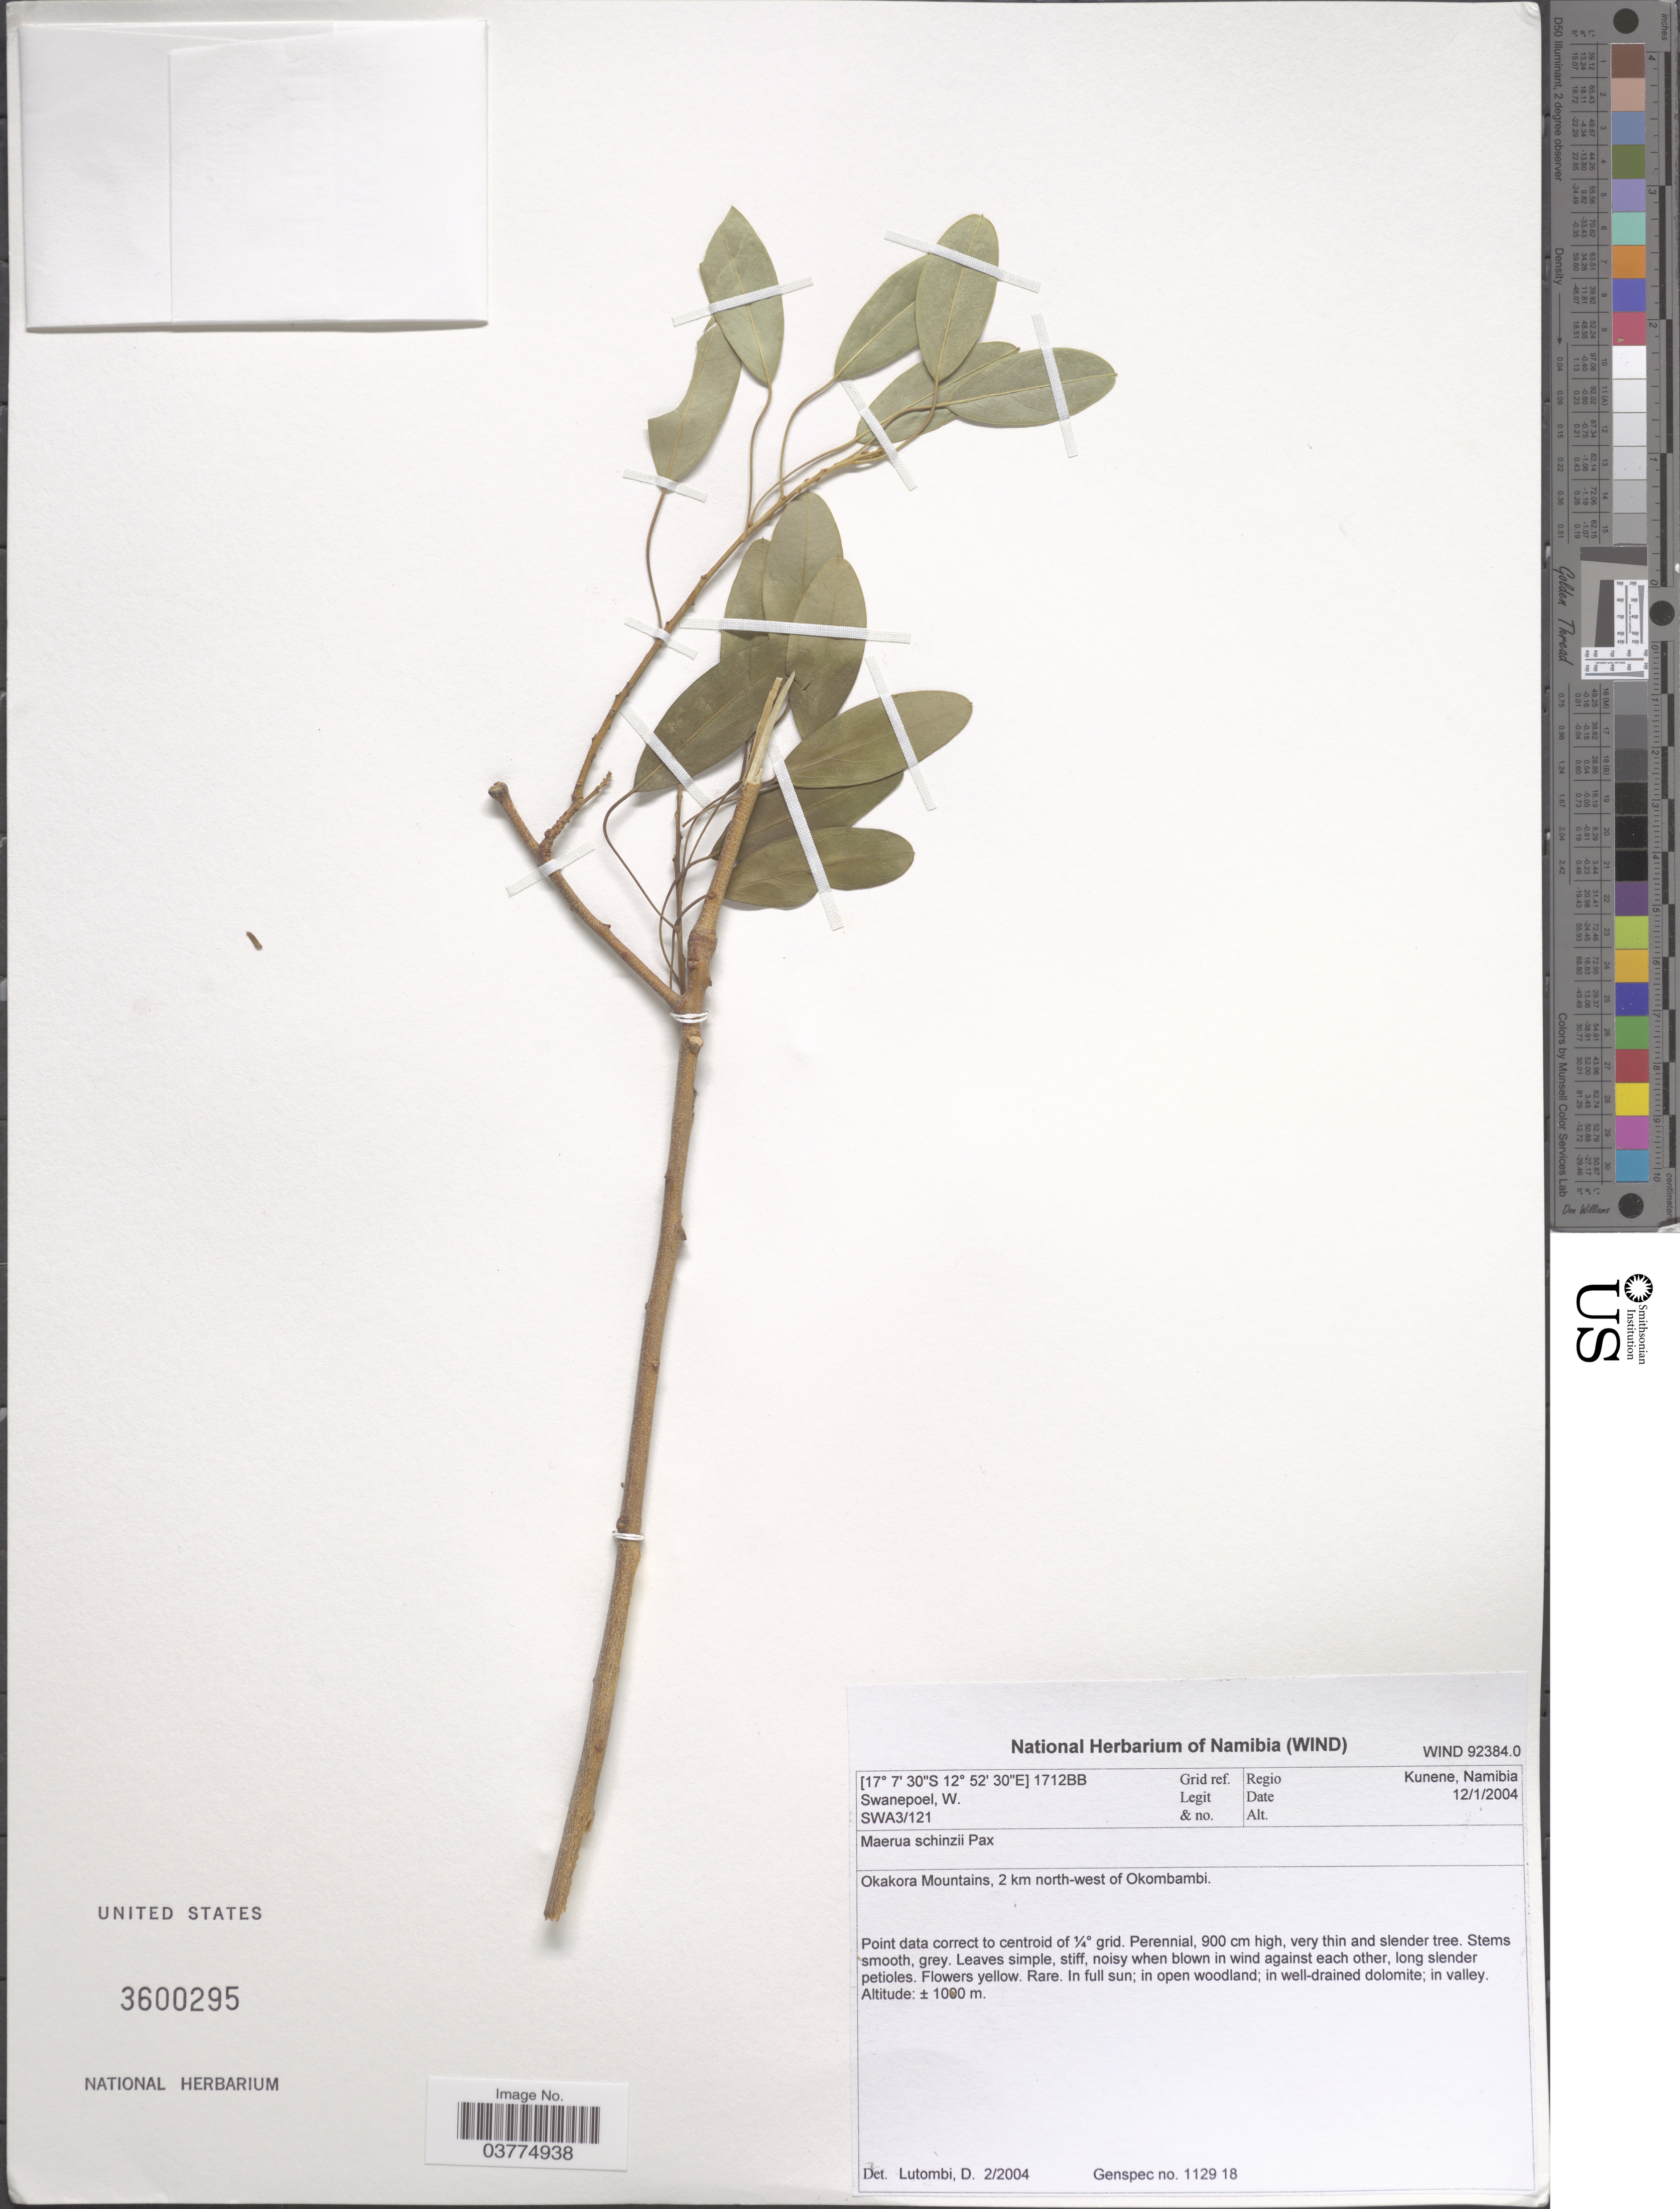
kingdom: Plantae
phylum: Tracheophyta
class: Magnoliopsida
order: Brassicales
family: Capparaceae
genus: Maerua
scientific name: Maerua schinzii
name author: Pax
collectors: W. Swanepoel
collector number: SWA3/121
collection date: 2004-01-12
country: Namibia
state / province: Kunene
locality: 1712 BB Grid ref., Regio Kunene, Namibia. Okakora Mountains, 2 km north-west of Okombambi.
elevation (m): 1000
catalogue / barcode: US 3600295